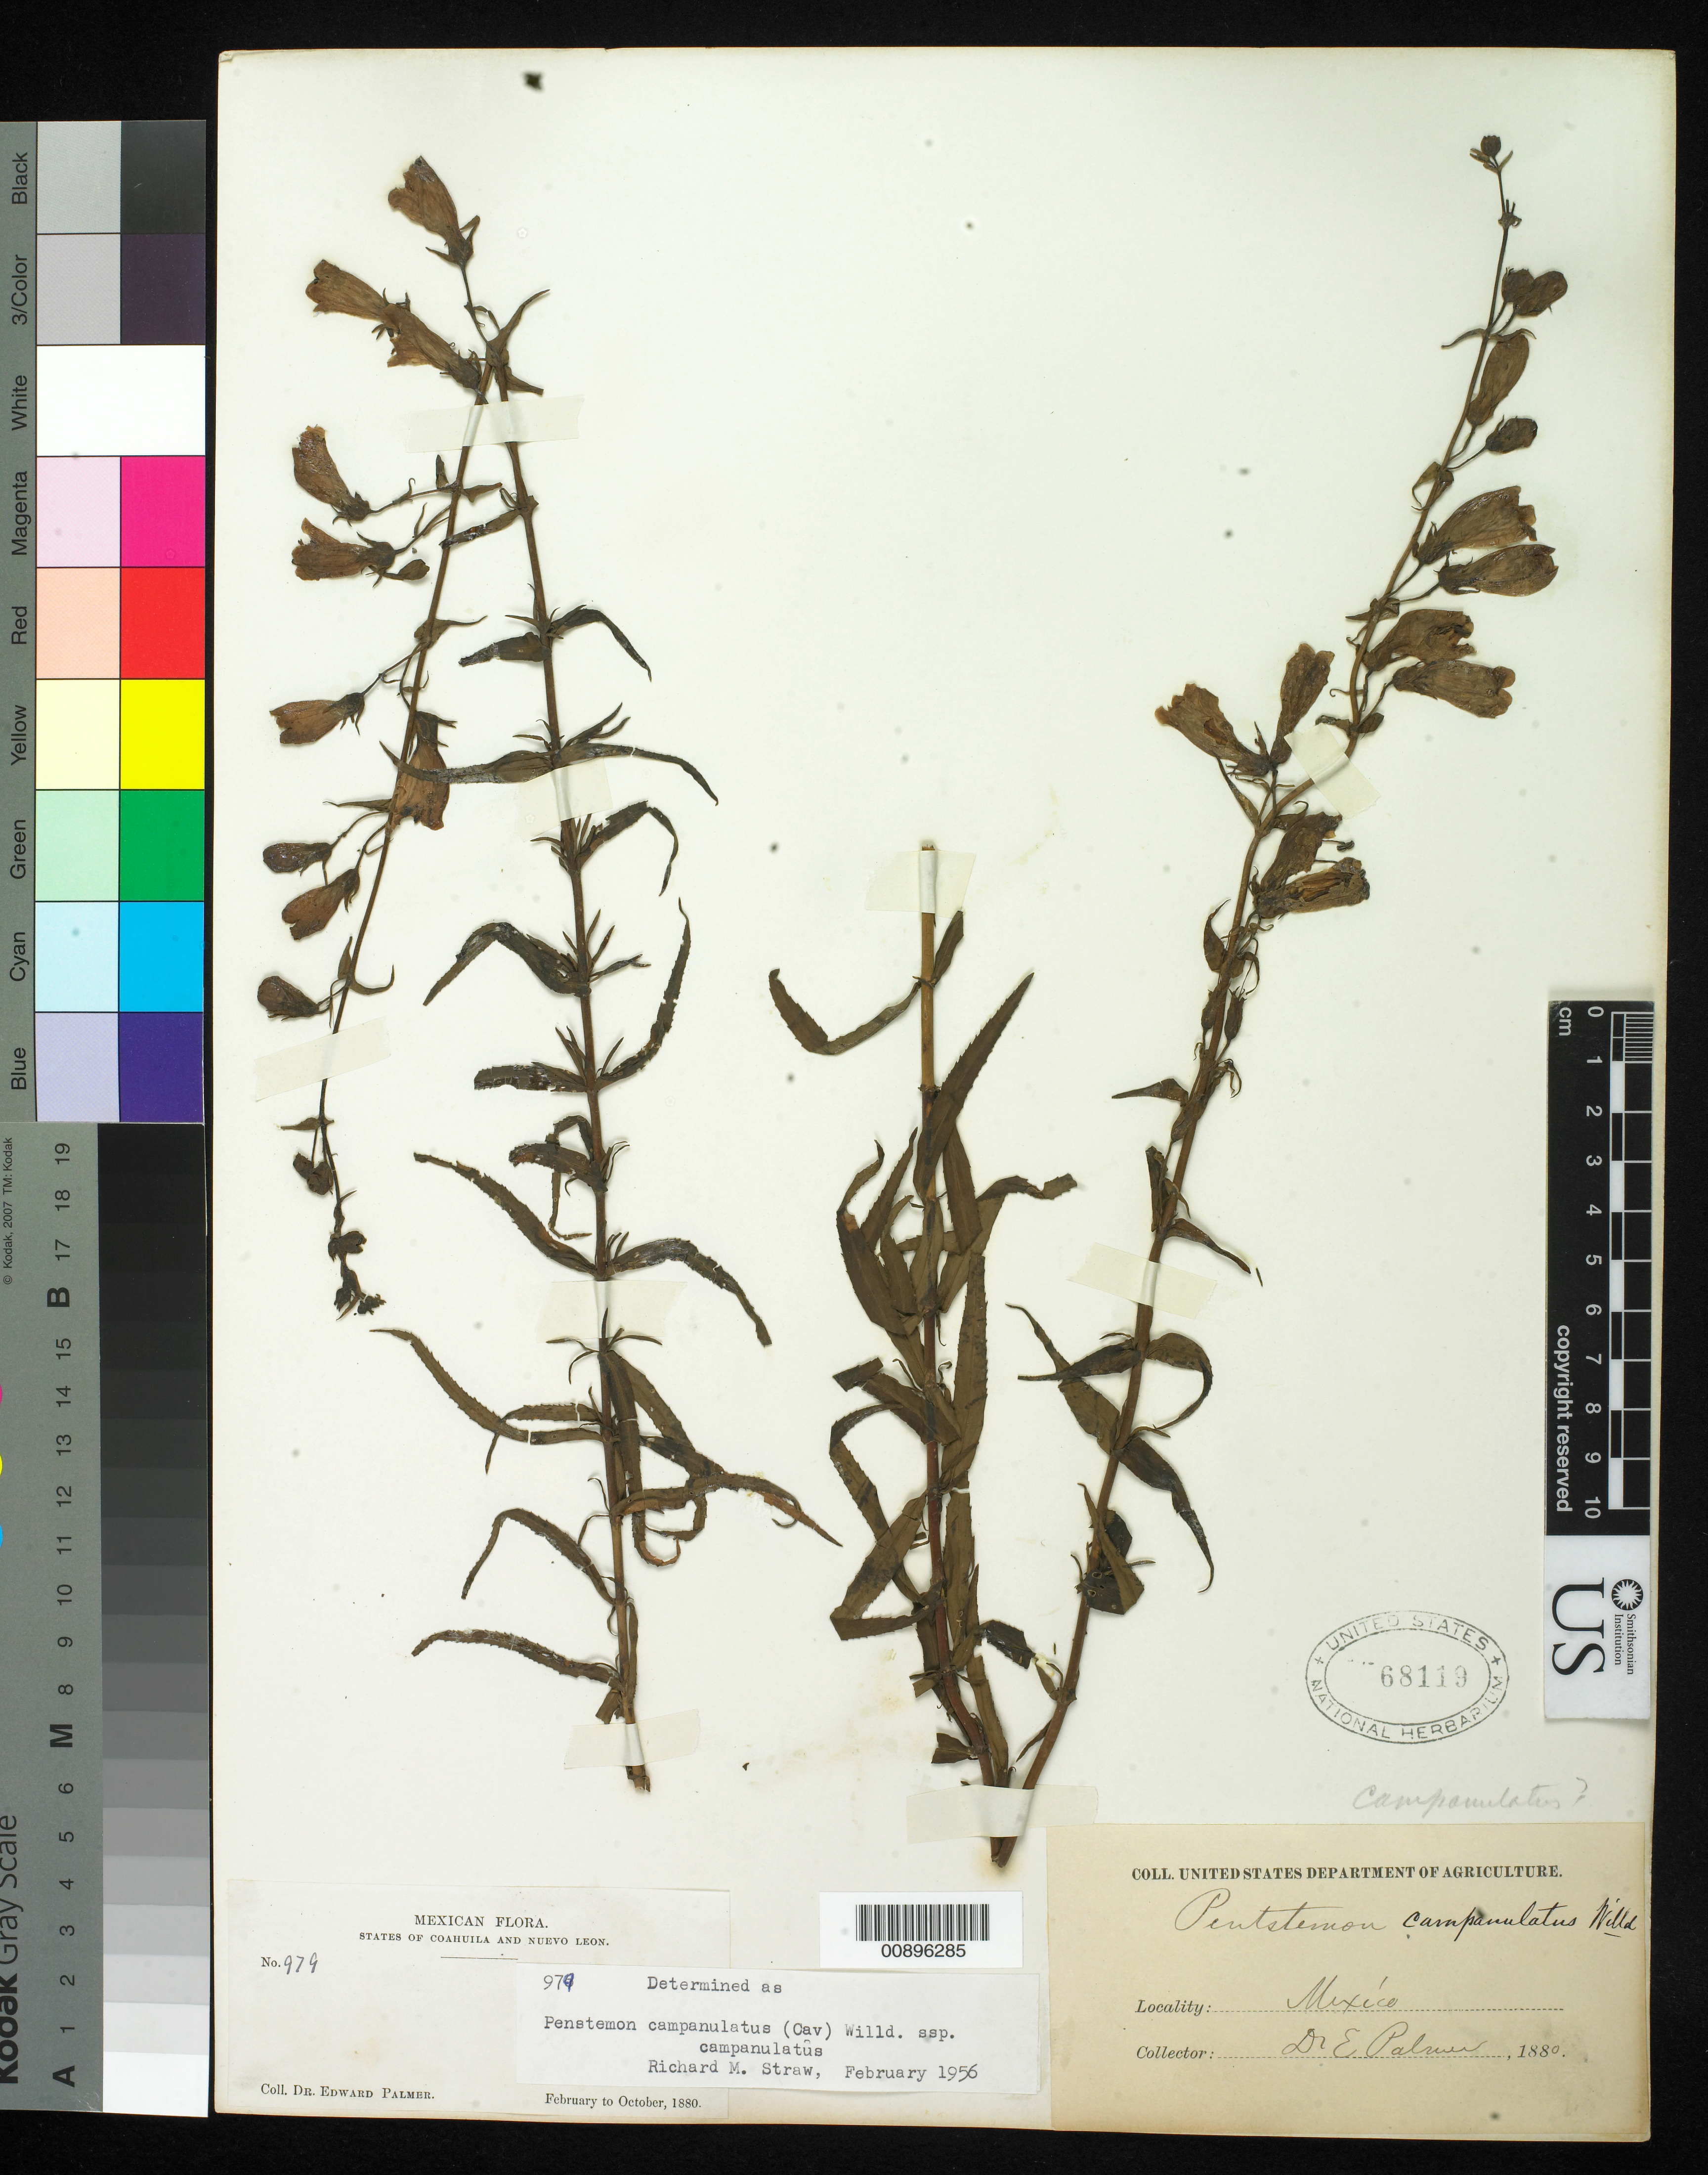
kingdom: Plantae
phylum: Tracheophyta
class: Magnoliopsida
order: Lamiales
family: Plantaginaceae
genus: Penstemon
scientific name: Penstemon campanulatus subsp. campanulatus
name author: (Cav.) Willd.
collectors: E. Palmer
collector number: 979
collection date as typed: Feb 1880 to -- Oct 1880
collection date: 1880-02/1880-10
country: Mexico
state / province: Coahuila / Nuevo León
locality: States of Coahuila and Nuevo León.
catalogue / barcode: US 68119